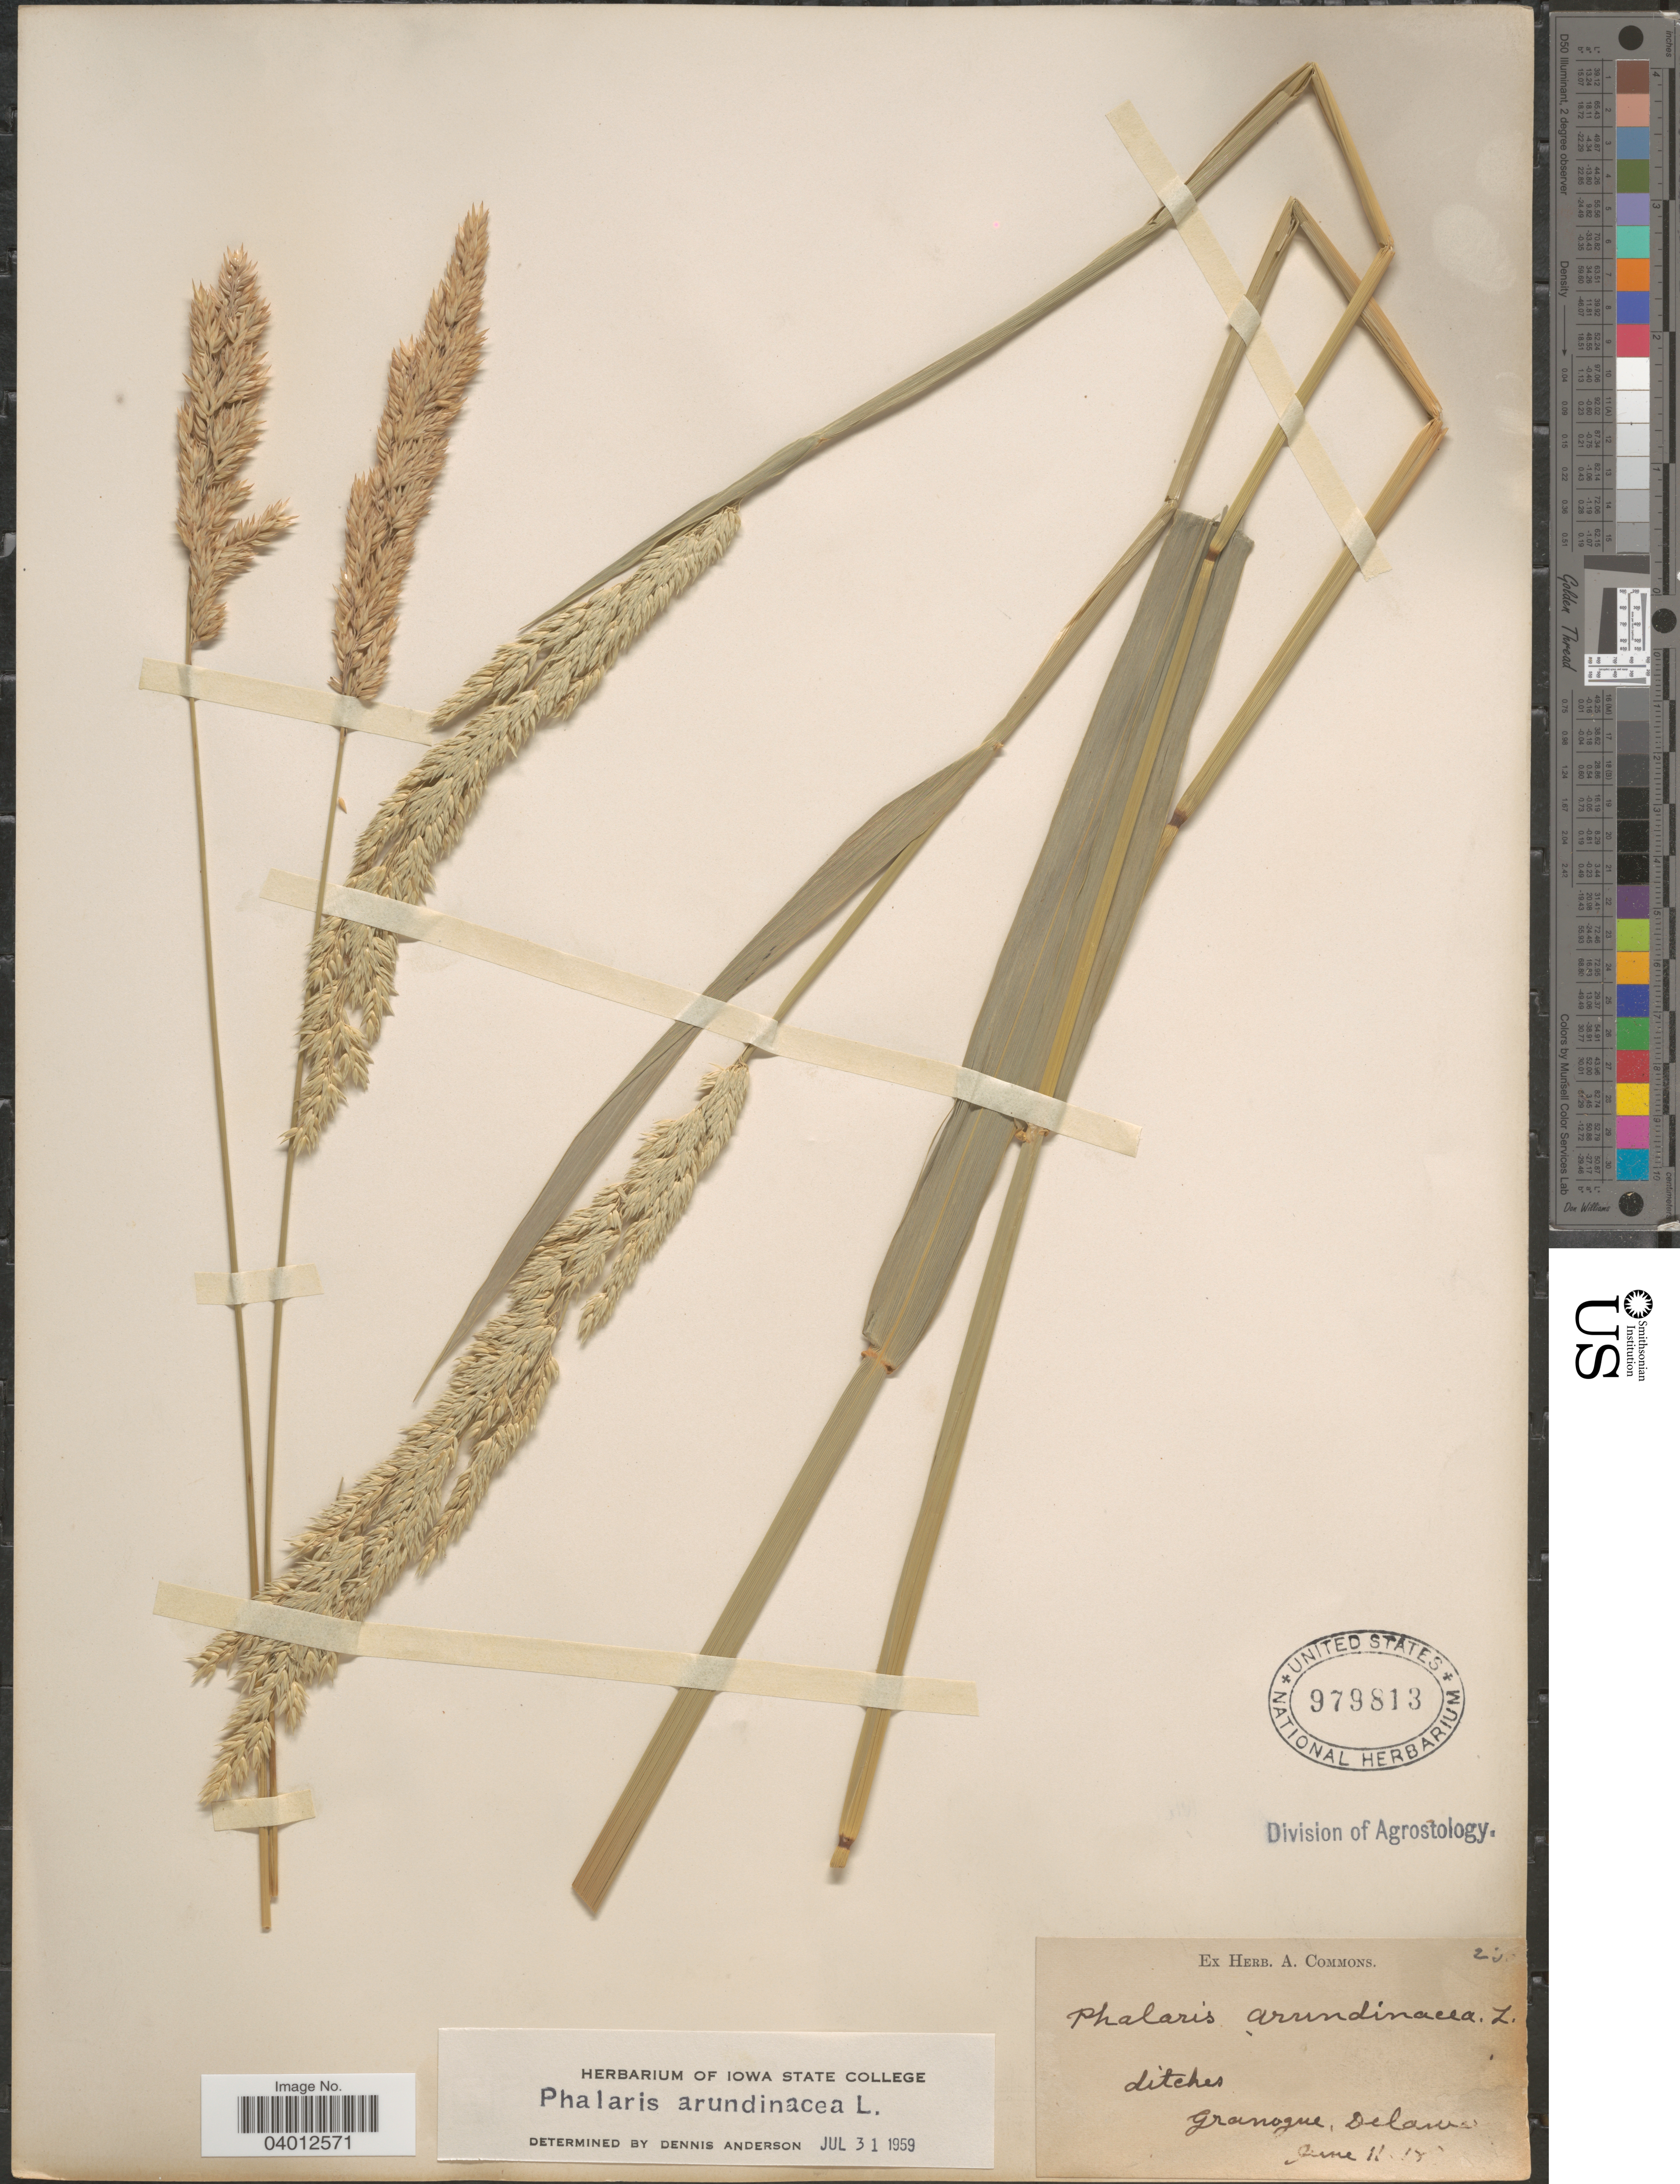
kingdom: Plantae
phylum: Tracheophyta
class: Liliopsida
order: Poales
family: Poaceae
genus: Phalaris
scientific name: Phalaris arundinacea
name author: L.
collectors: ex herb. A. Commons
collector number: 238*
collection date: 1898-06-11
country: United States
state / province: Delaware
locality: Granogue.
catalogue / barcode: US 979813